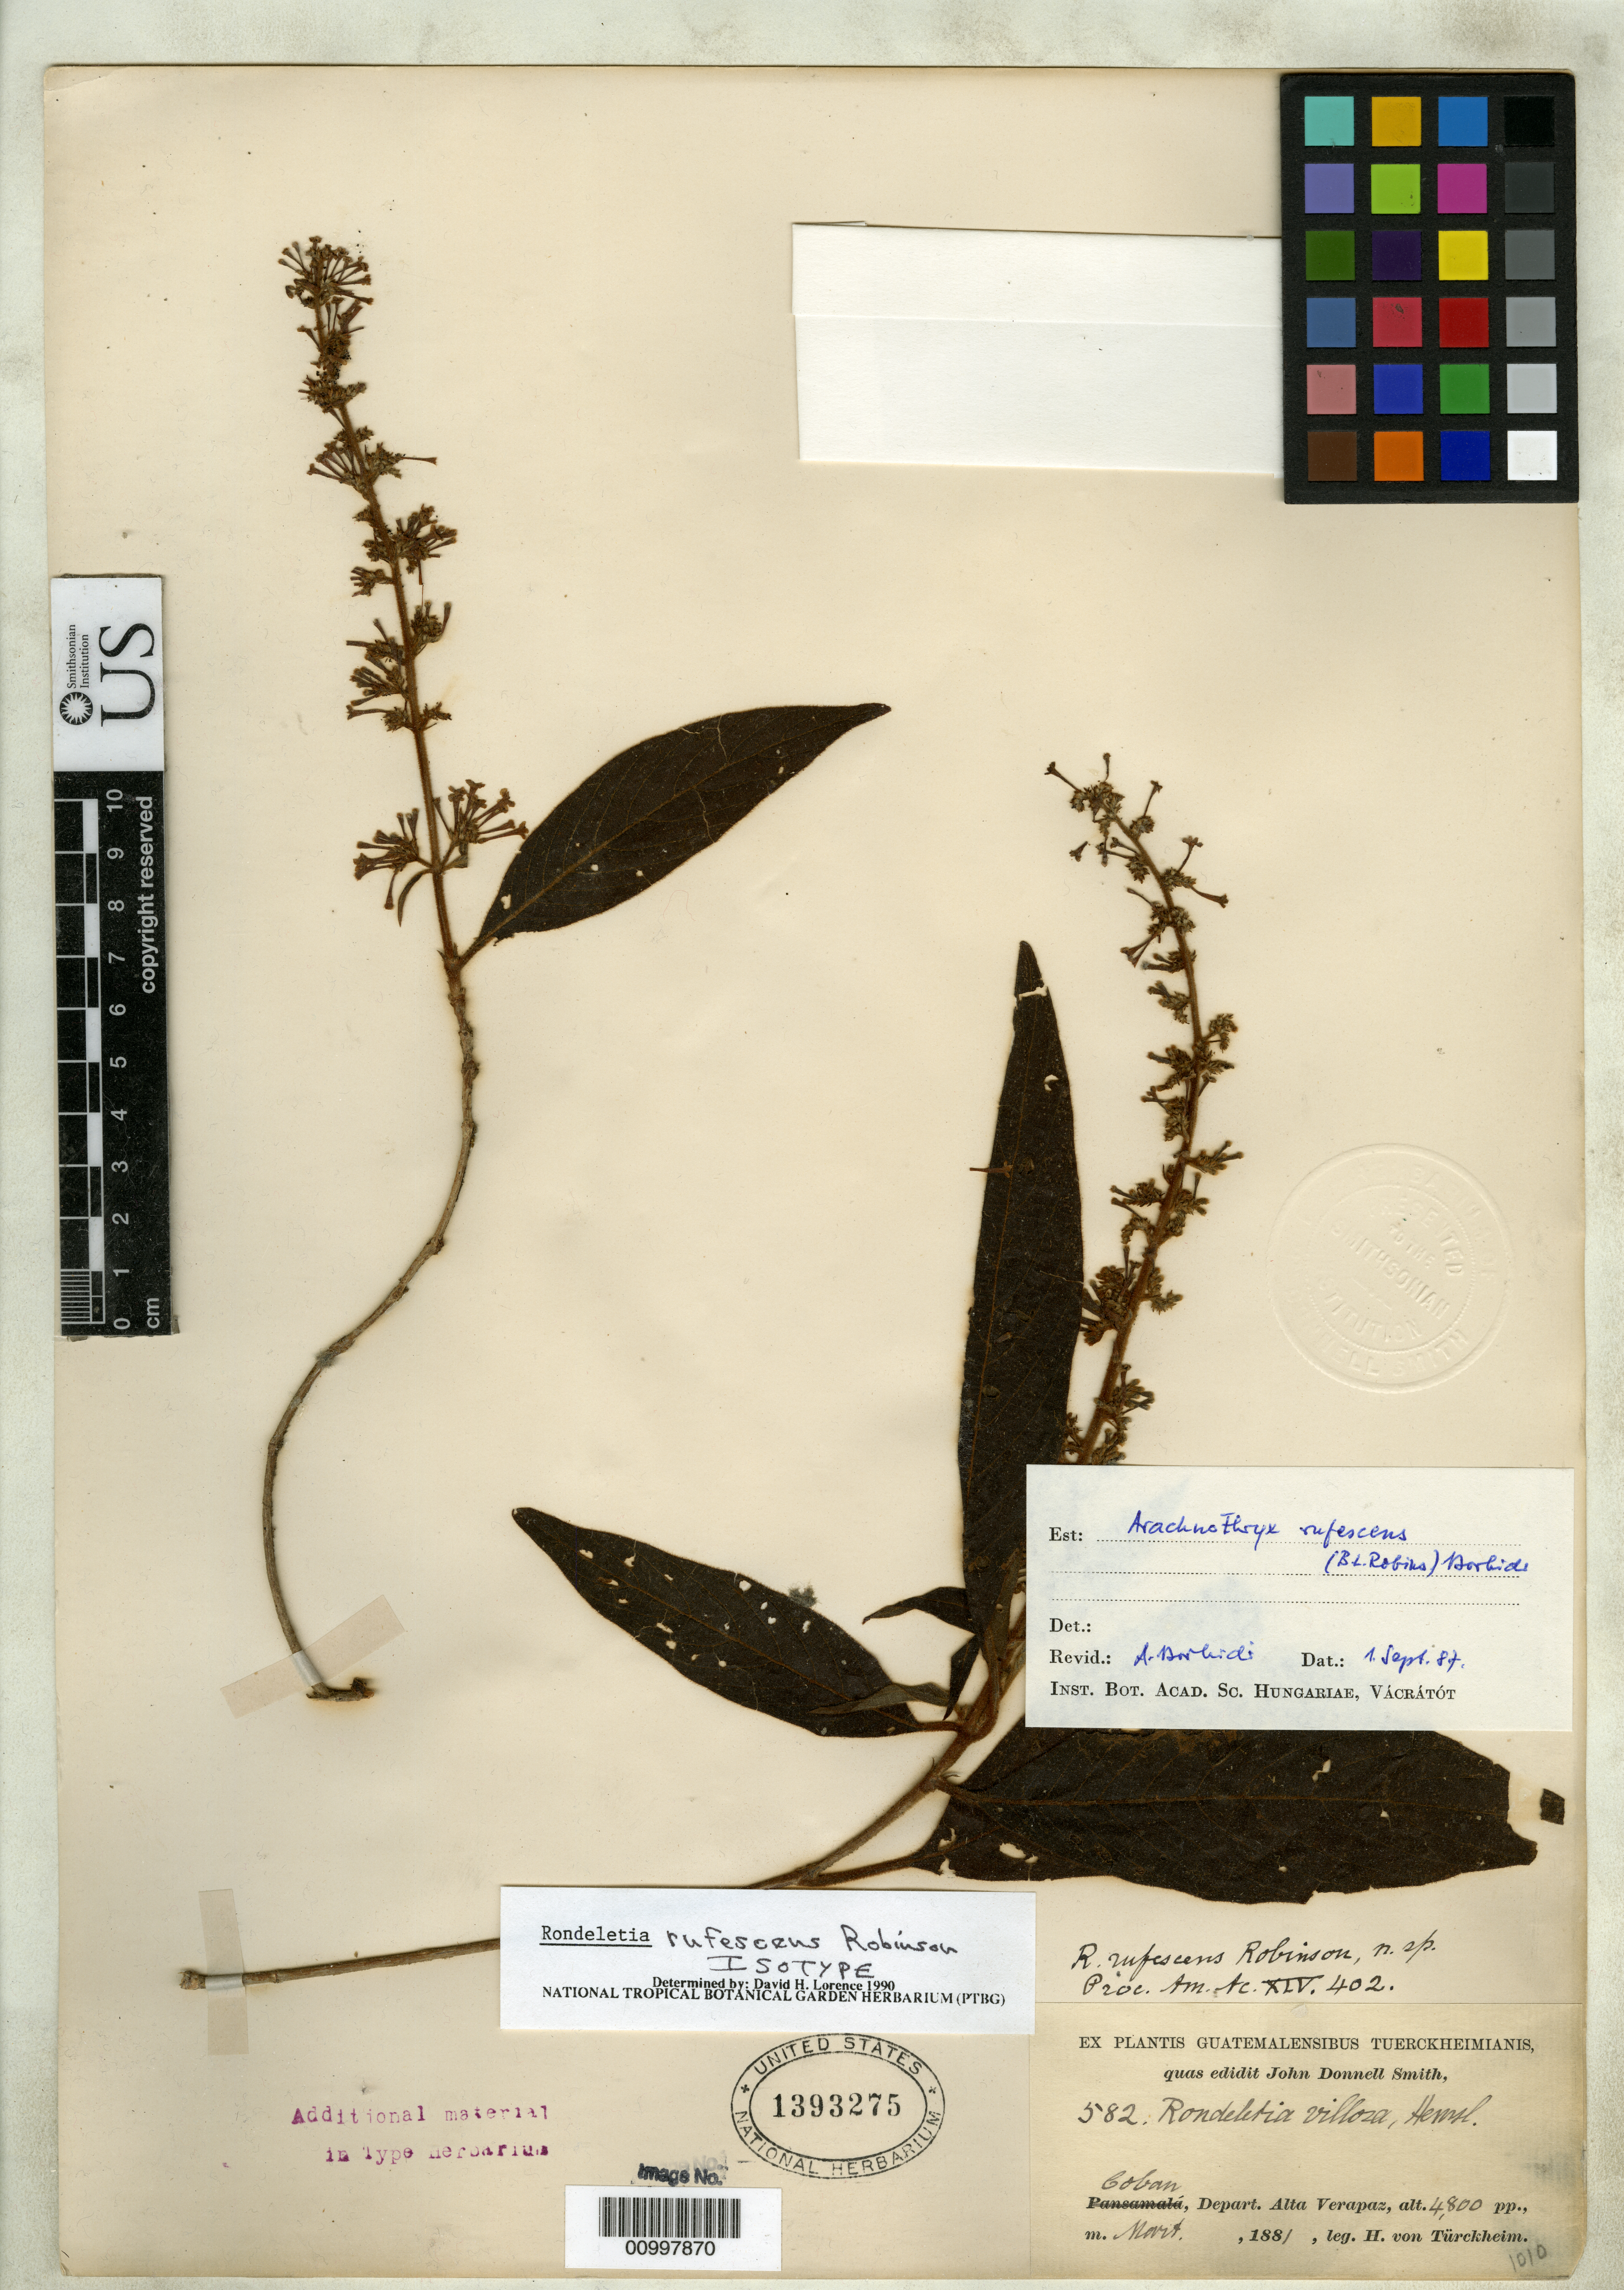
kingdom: Plantae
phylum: Tracheophyta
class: Magnoliopsida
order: Gentianales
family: Rubiaceae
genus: Rondeletia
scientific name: Rondeletia rufescens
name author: B.L. Rob.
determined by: Lorence, David H., (PTBG), National Tropical Botanical Garden (UNITED STATES)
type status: Isotype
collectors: H. von Türckheim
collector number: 582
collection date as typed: Mar 1881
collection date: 1881-03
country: Guatemala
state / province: Alta Verapaz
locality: Coban.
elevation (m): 4800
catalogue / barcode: US 1393275